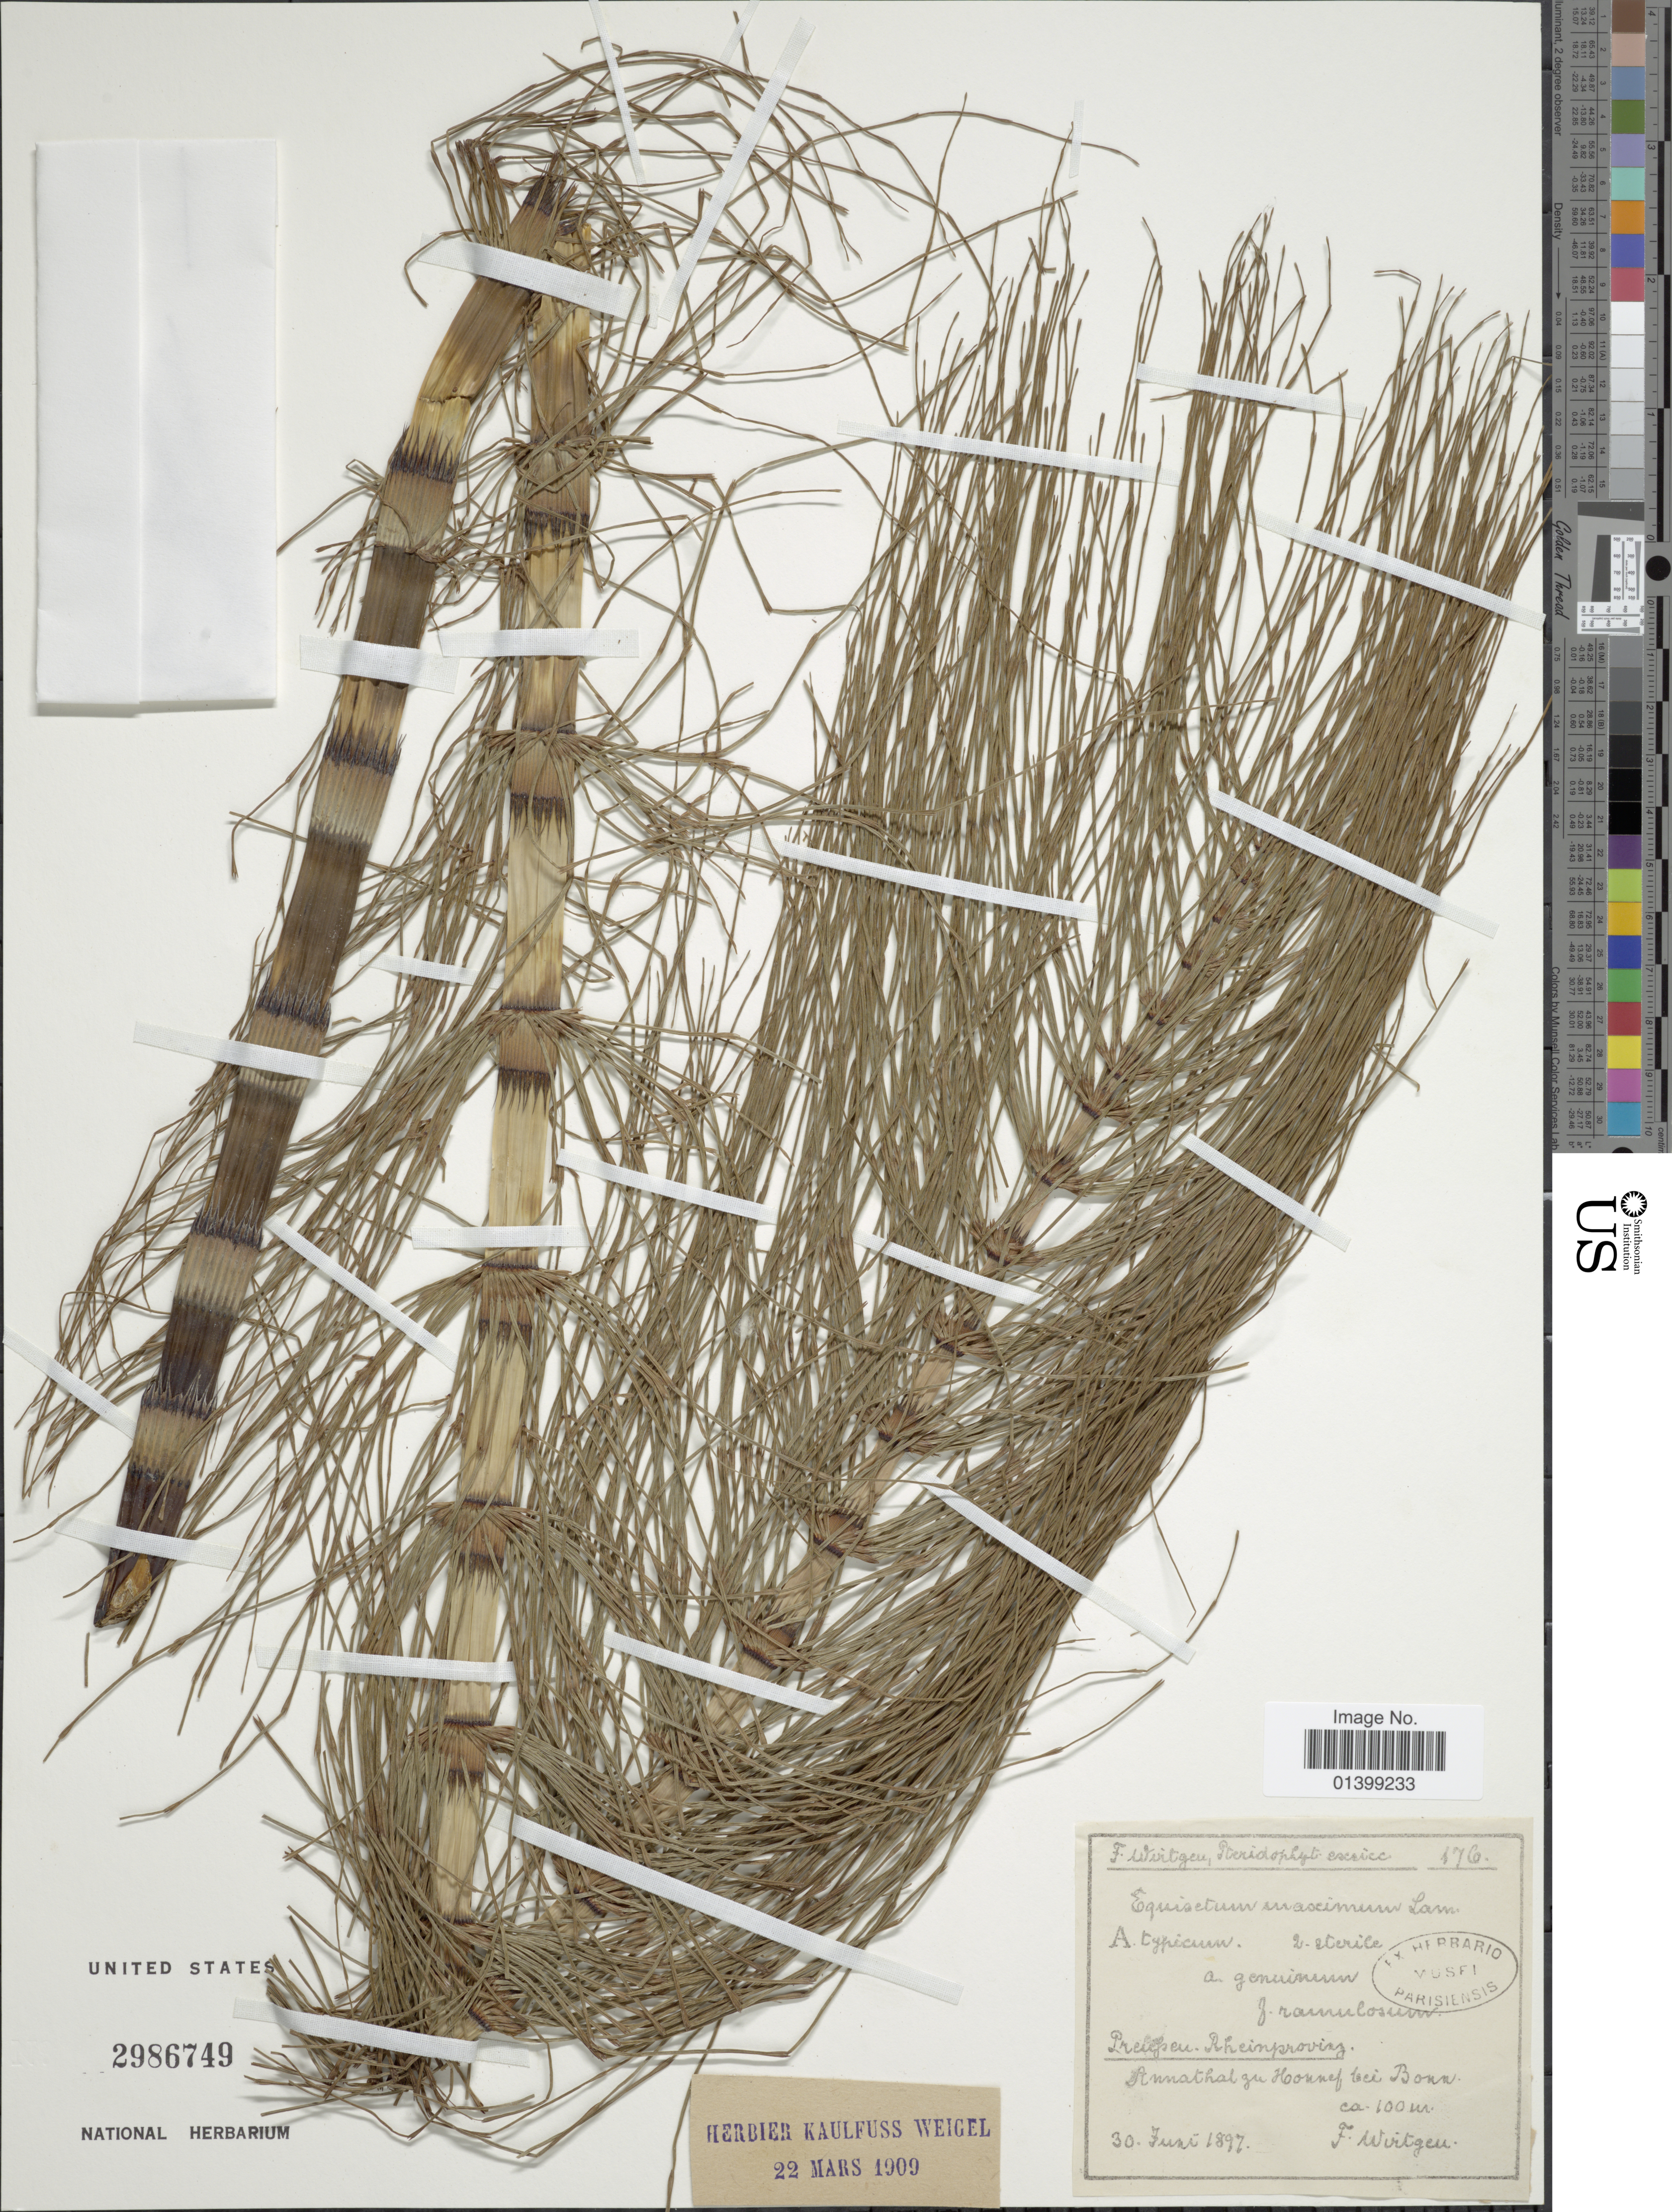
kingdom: Plantae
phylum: Tracheophyta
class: Polypodiopsida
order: Equisetales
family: Equisetaceae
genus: Equisetum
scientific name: Equisetum telmateia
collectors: F. Wirtgen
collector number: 176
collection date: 1897-06-30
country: Germany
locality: Preussen Rheinprovinz Annathal zu Honnef bei Bonn [interpreted]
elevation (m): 100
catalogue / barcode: US 2986749